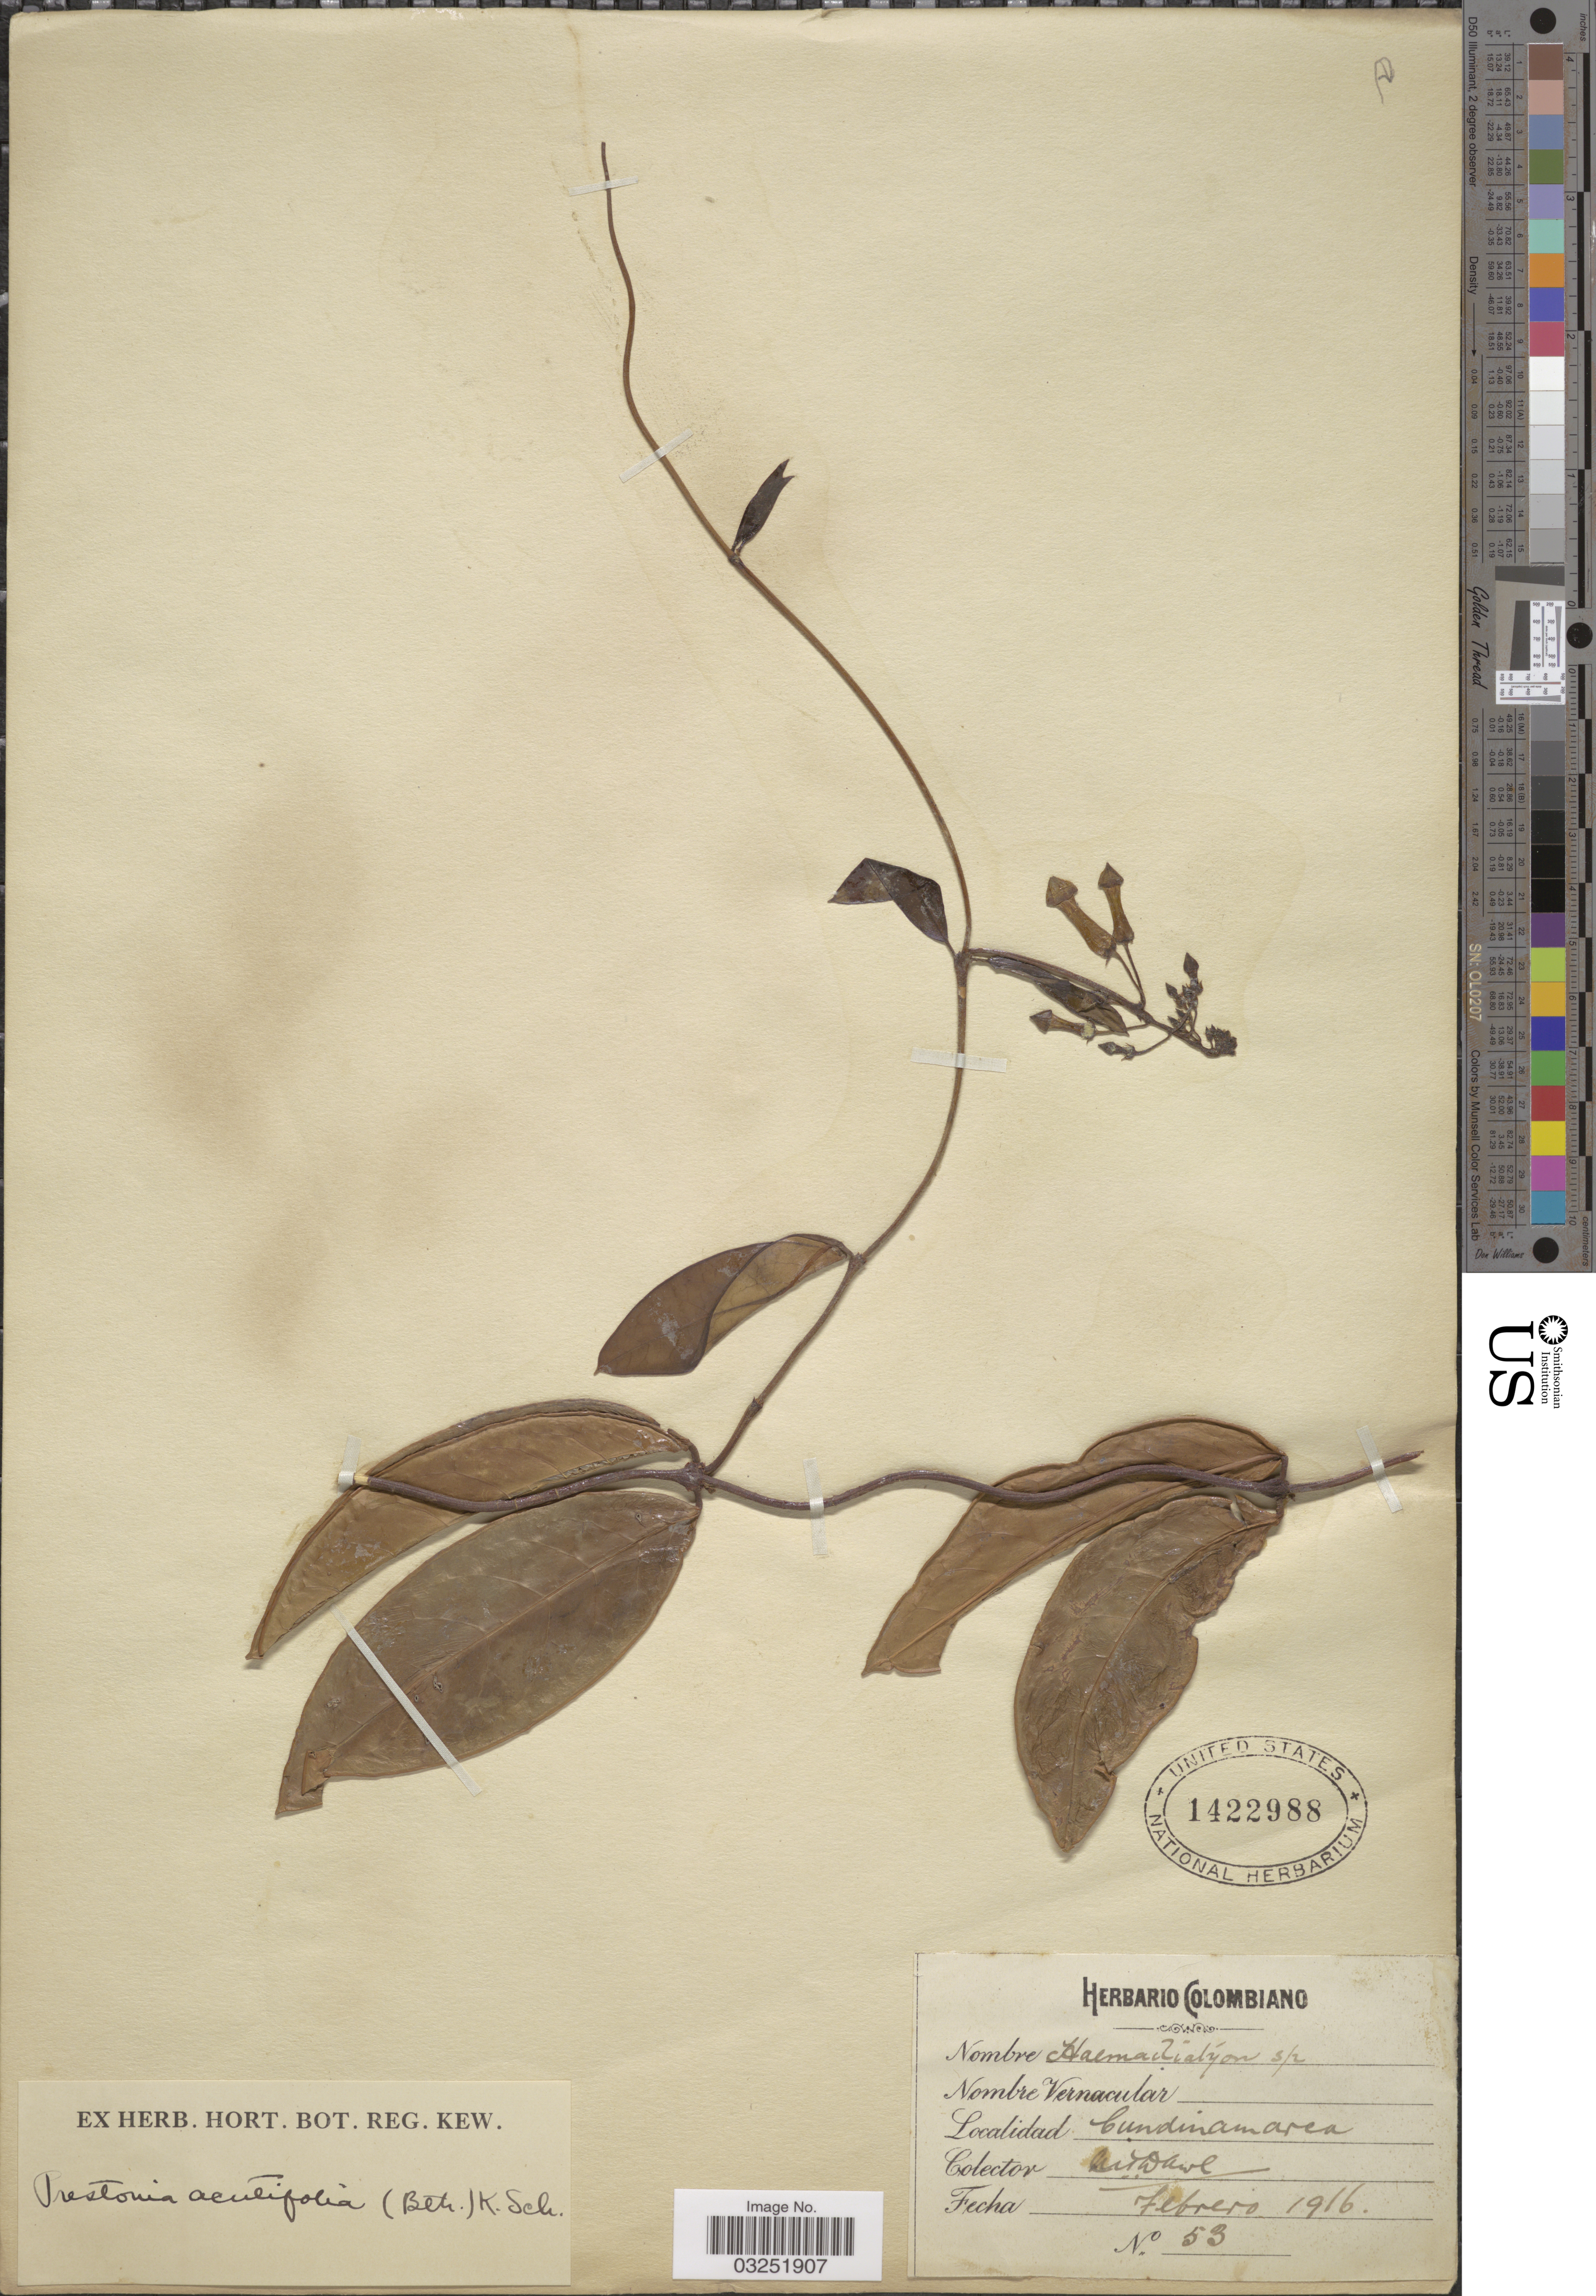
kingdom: Plantae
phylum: Tracheophyta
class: Magnoliopsida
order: Gentianales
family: Apocynaceae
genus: Prestonia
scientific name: Prestonia acutifolia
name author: (Benth. & Müll. Arg.) K. Schum.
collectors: M. T. Dawe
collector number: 53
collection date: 1916-02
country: Colombia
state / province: Cundinamarca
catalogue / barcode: US 1422988